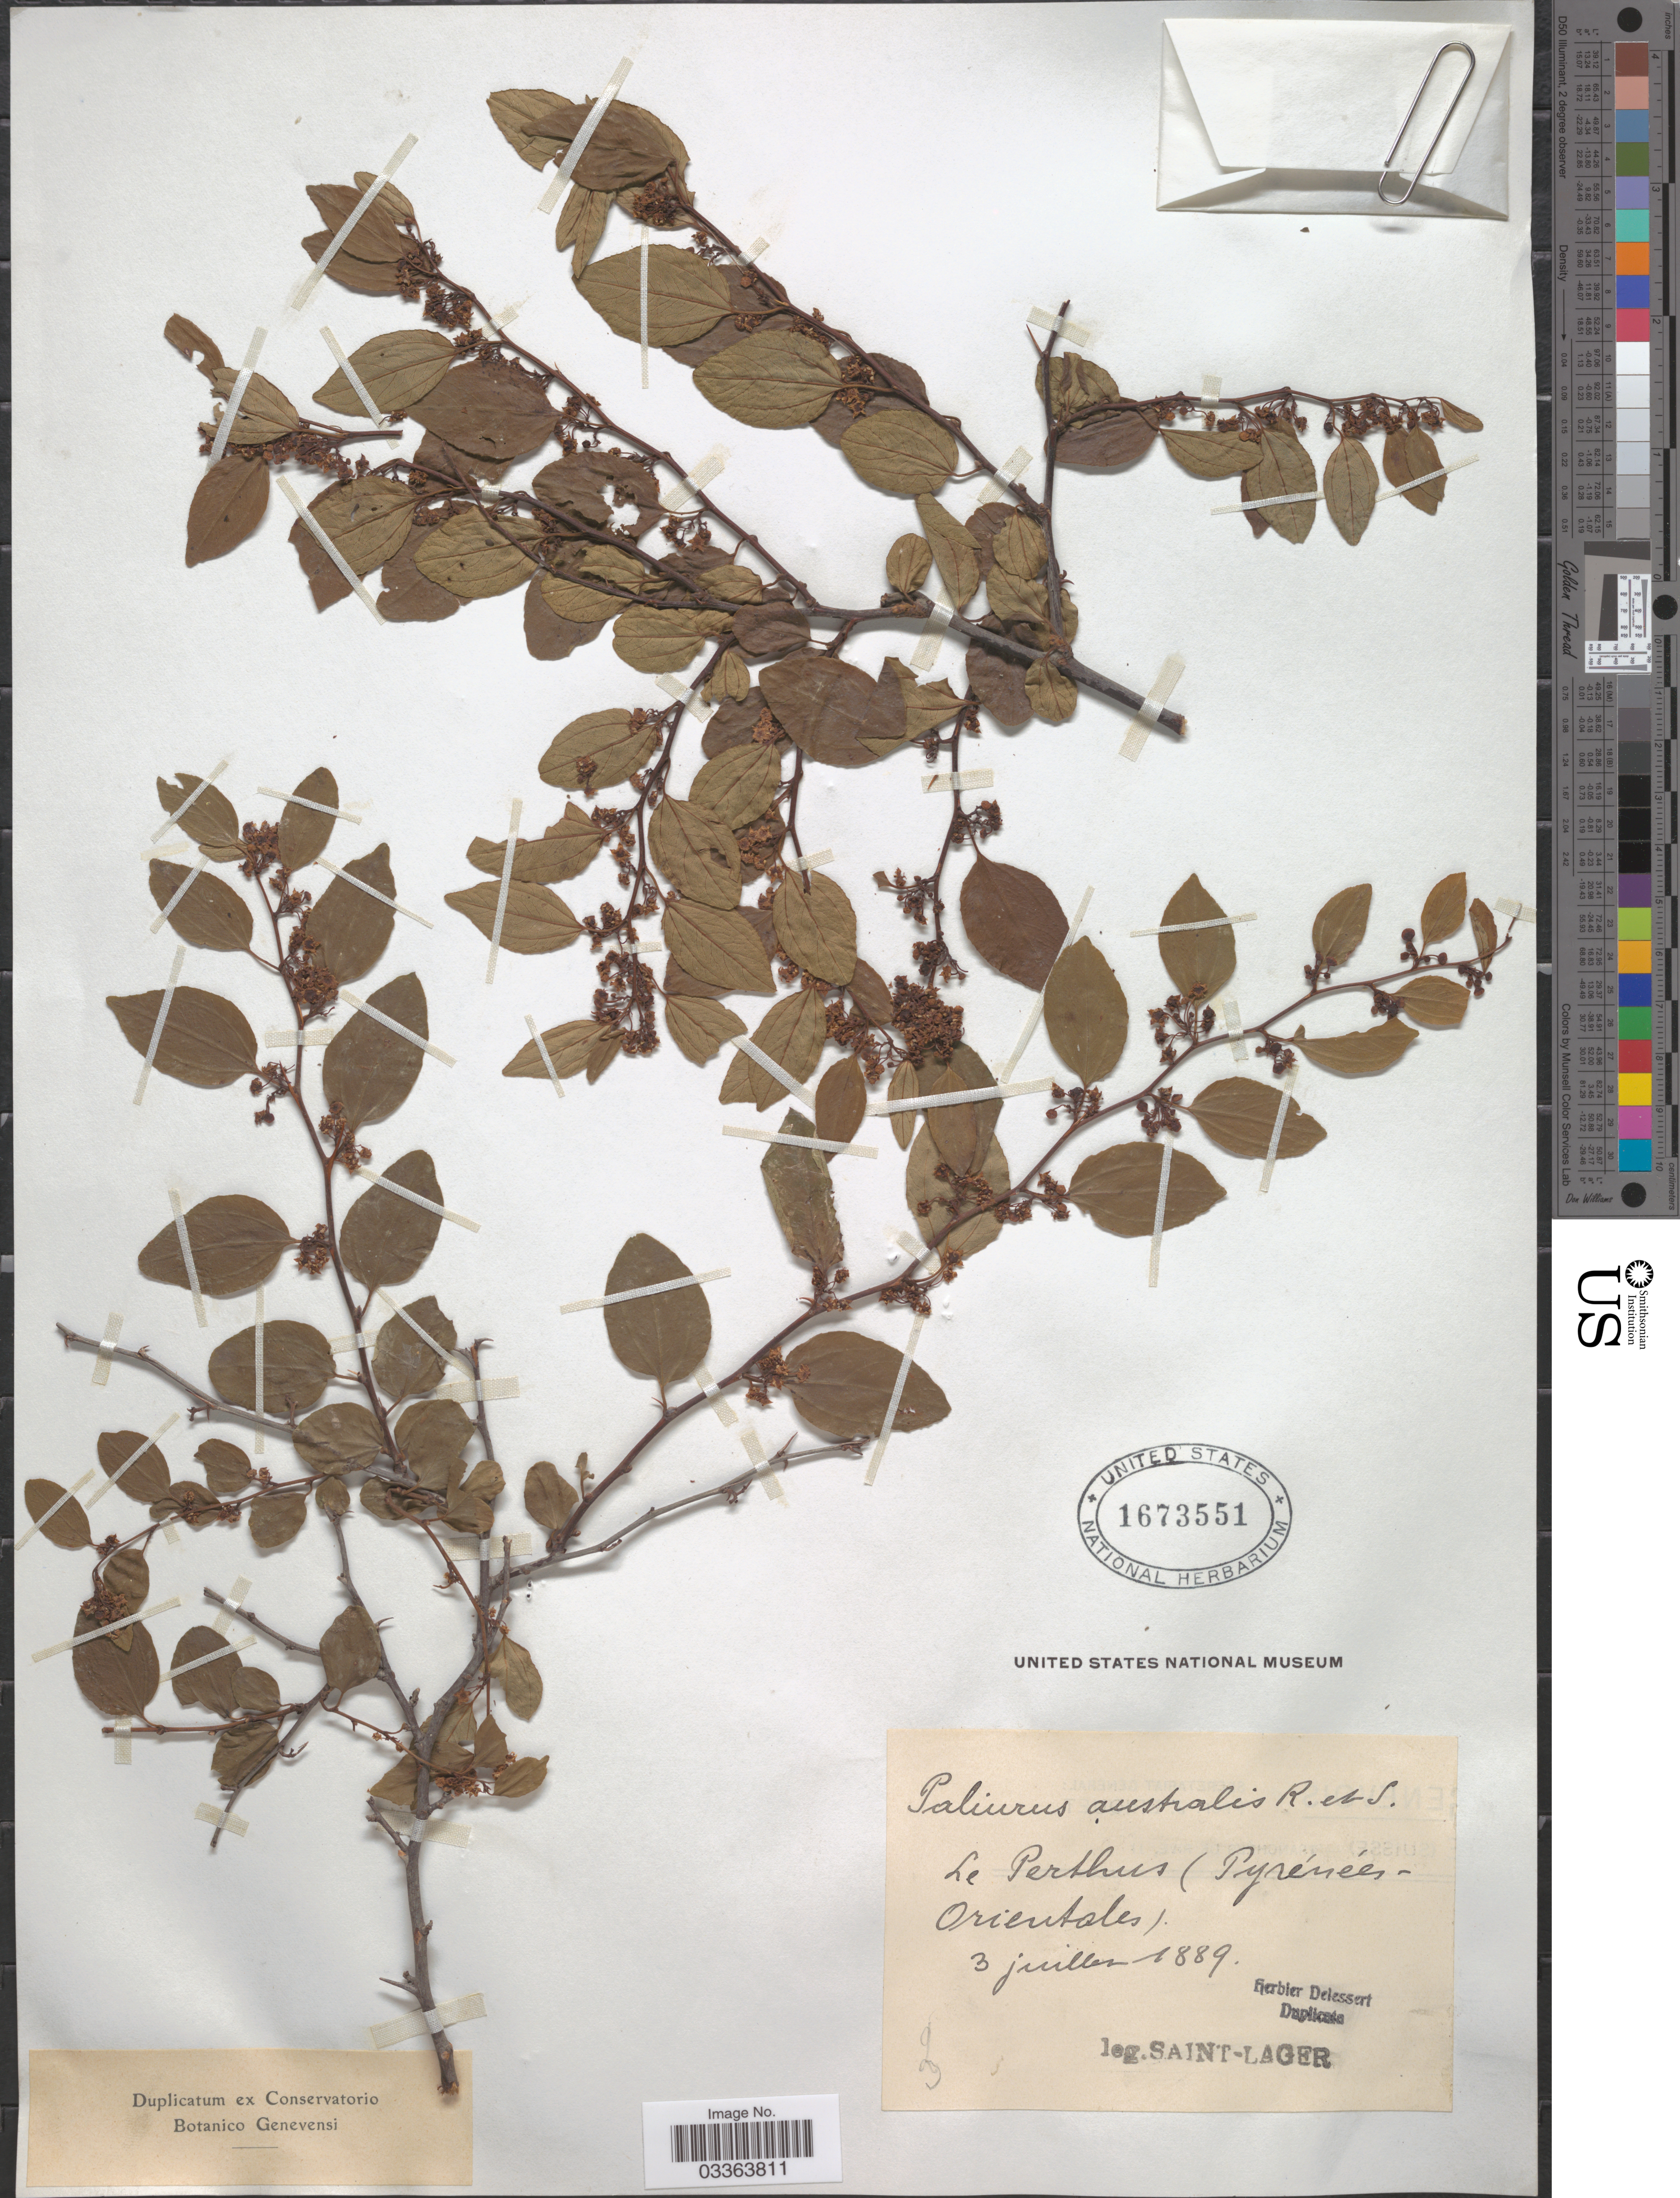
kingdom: Plantae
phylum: Tracheophyta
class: Magnoliopsida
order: Rosales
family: Rhamnaceae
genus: Paliurus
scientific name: Paliurus australis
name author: Gaertn.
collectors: Saint-Lager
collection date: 1889-07-03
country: France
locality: Le Perthus (Pyrénées - Orientales).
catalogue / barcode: US 1673551